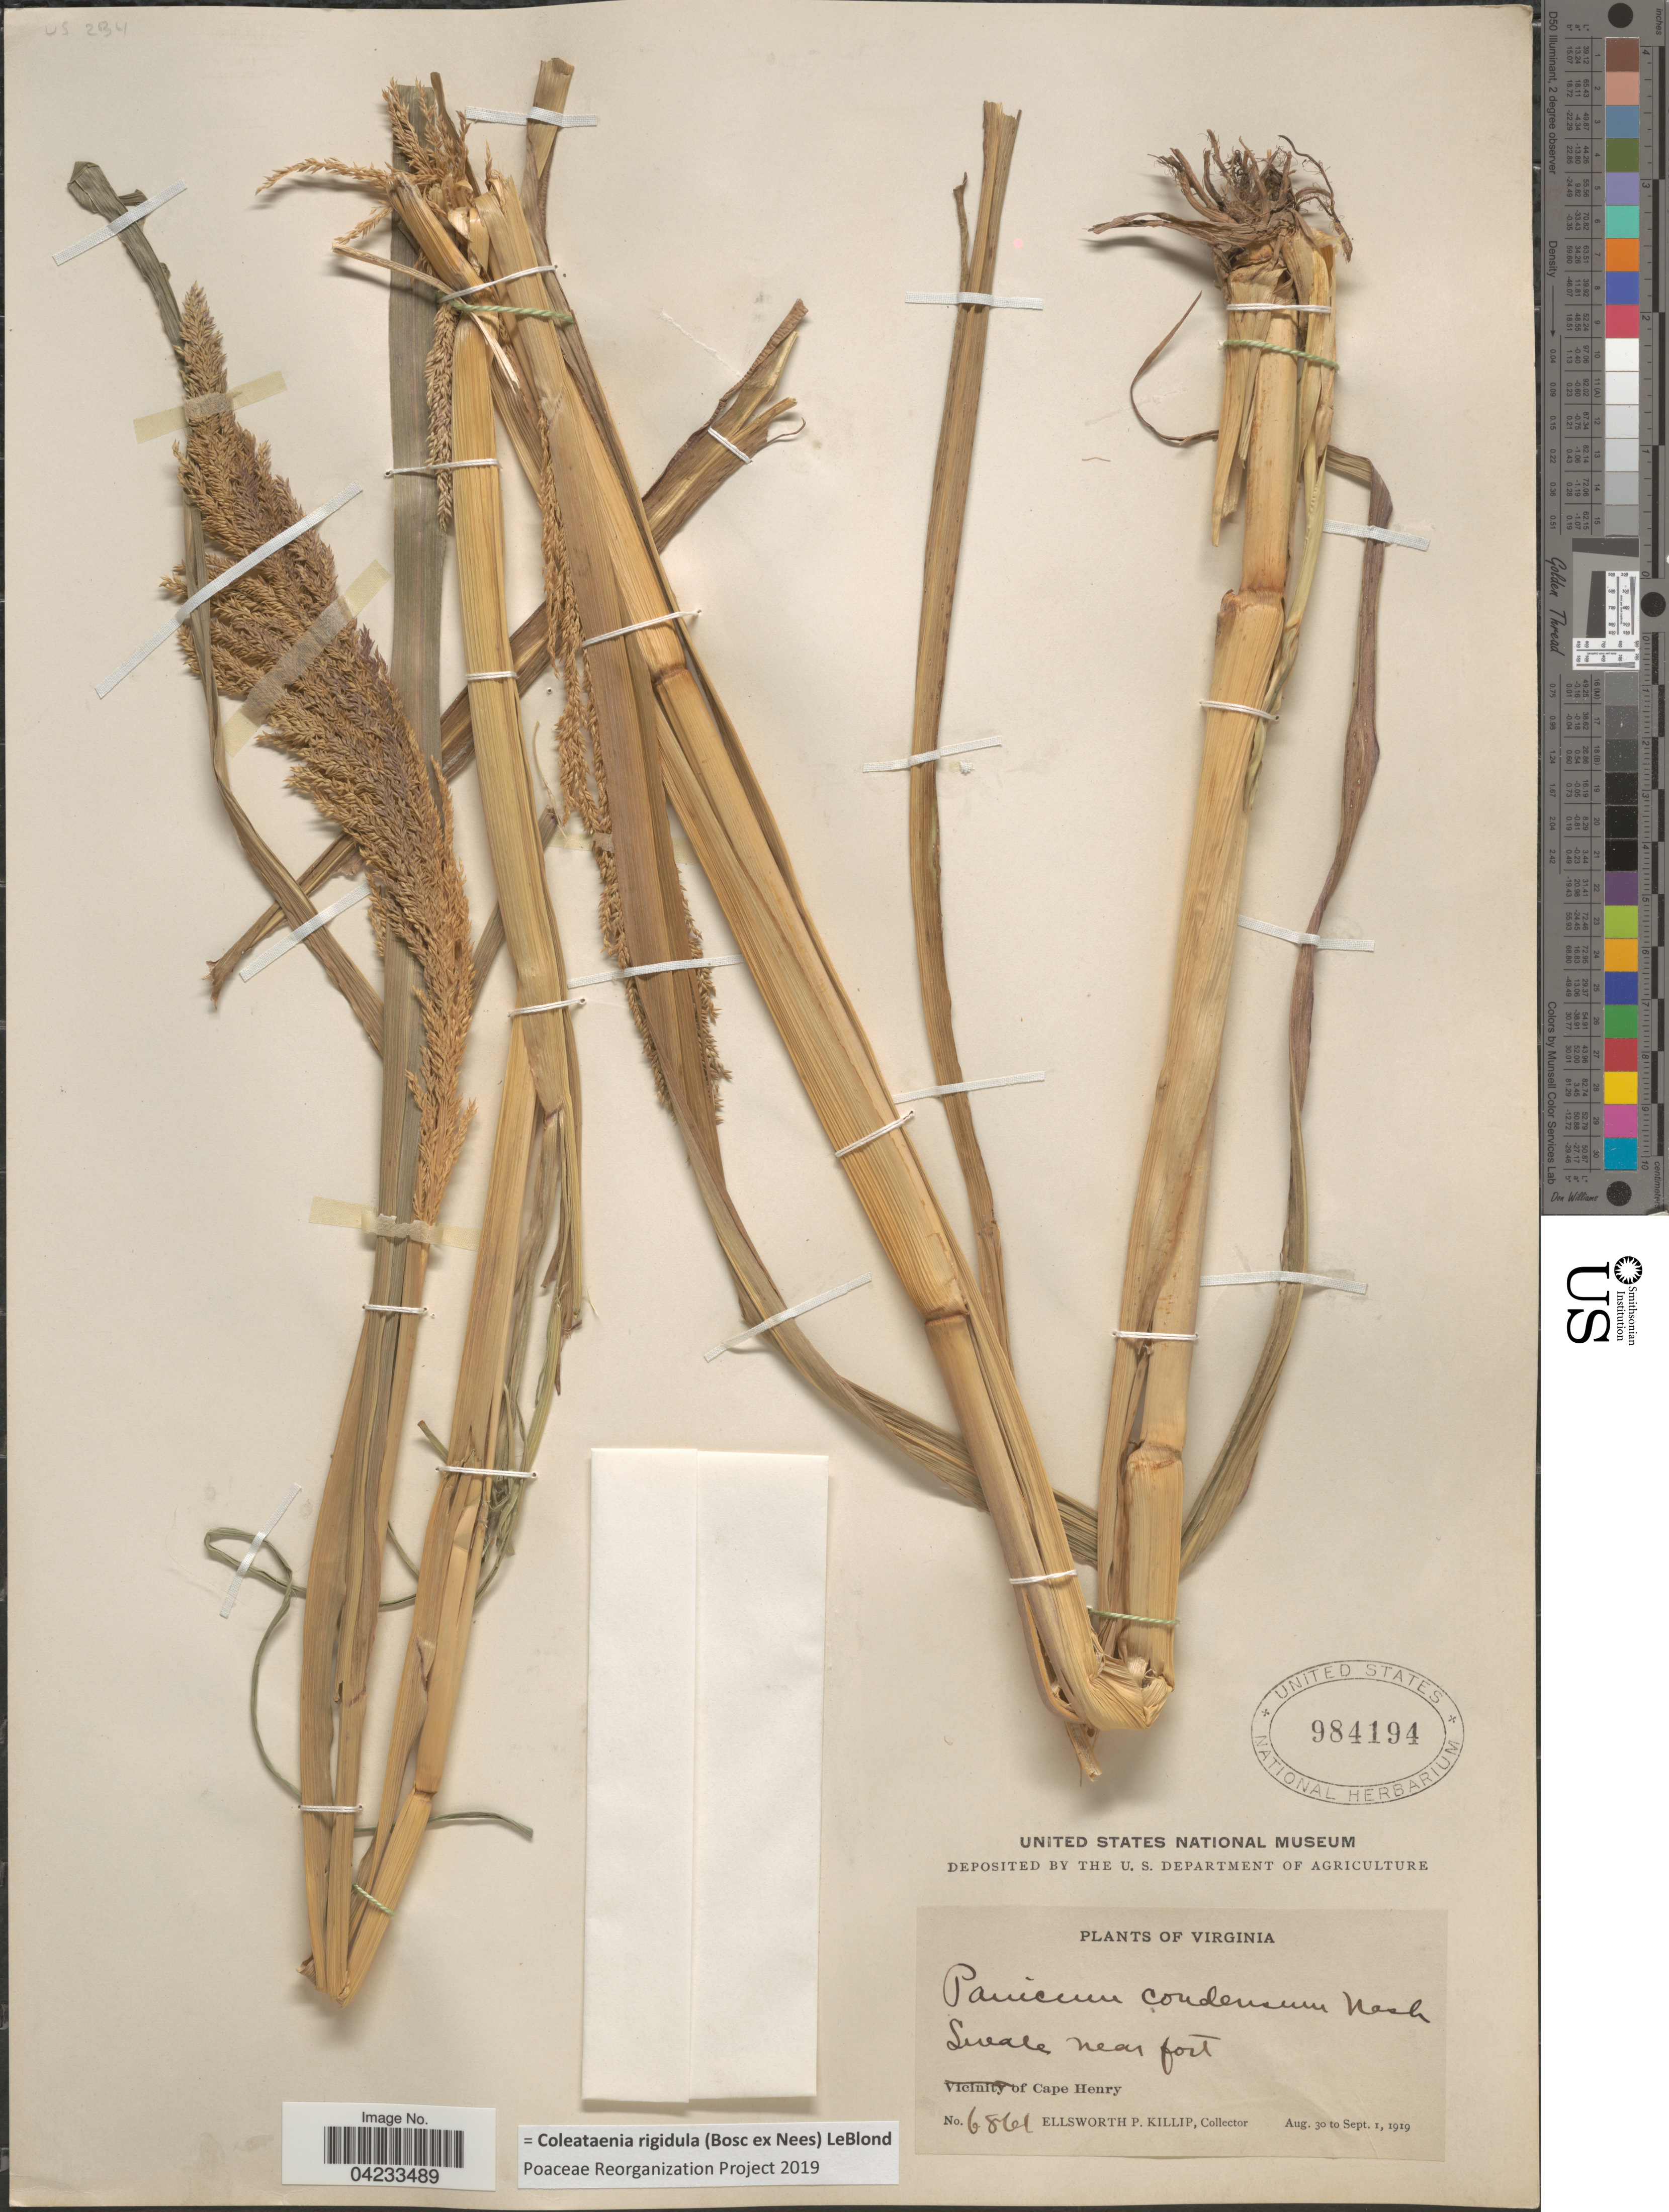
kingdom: Plantae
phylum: Tracheophyta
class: Liliopsida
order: Poales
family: Poaceae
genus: Coleataenia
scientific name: Coleataenia rigidula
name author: (Bosc ex Nees) LeBlond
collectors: E. P. Killip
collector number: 6861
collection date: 1919-08-30/1919-09-01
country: United States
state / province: Virginia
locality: Swale near fort of Cape Henry.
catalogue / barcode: US 984194